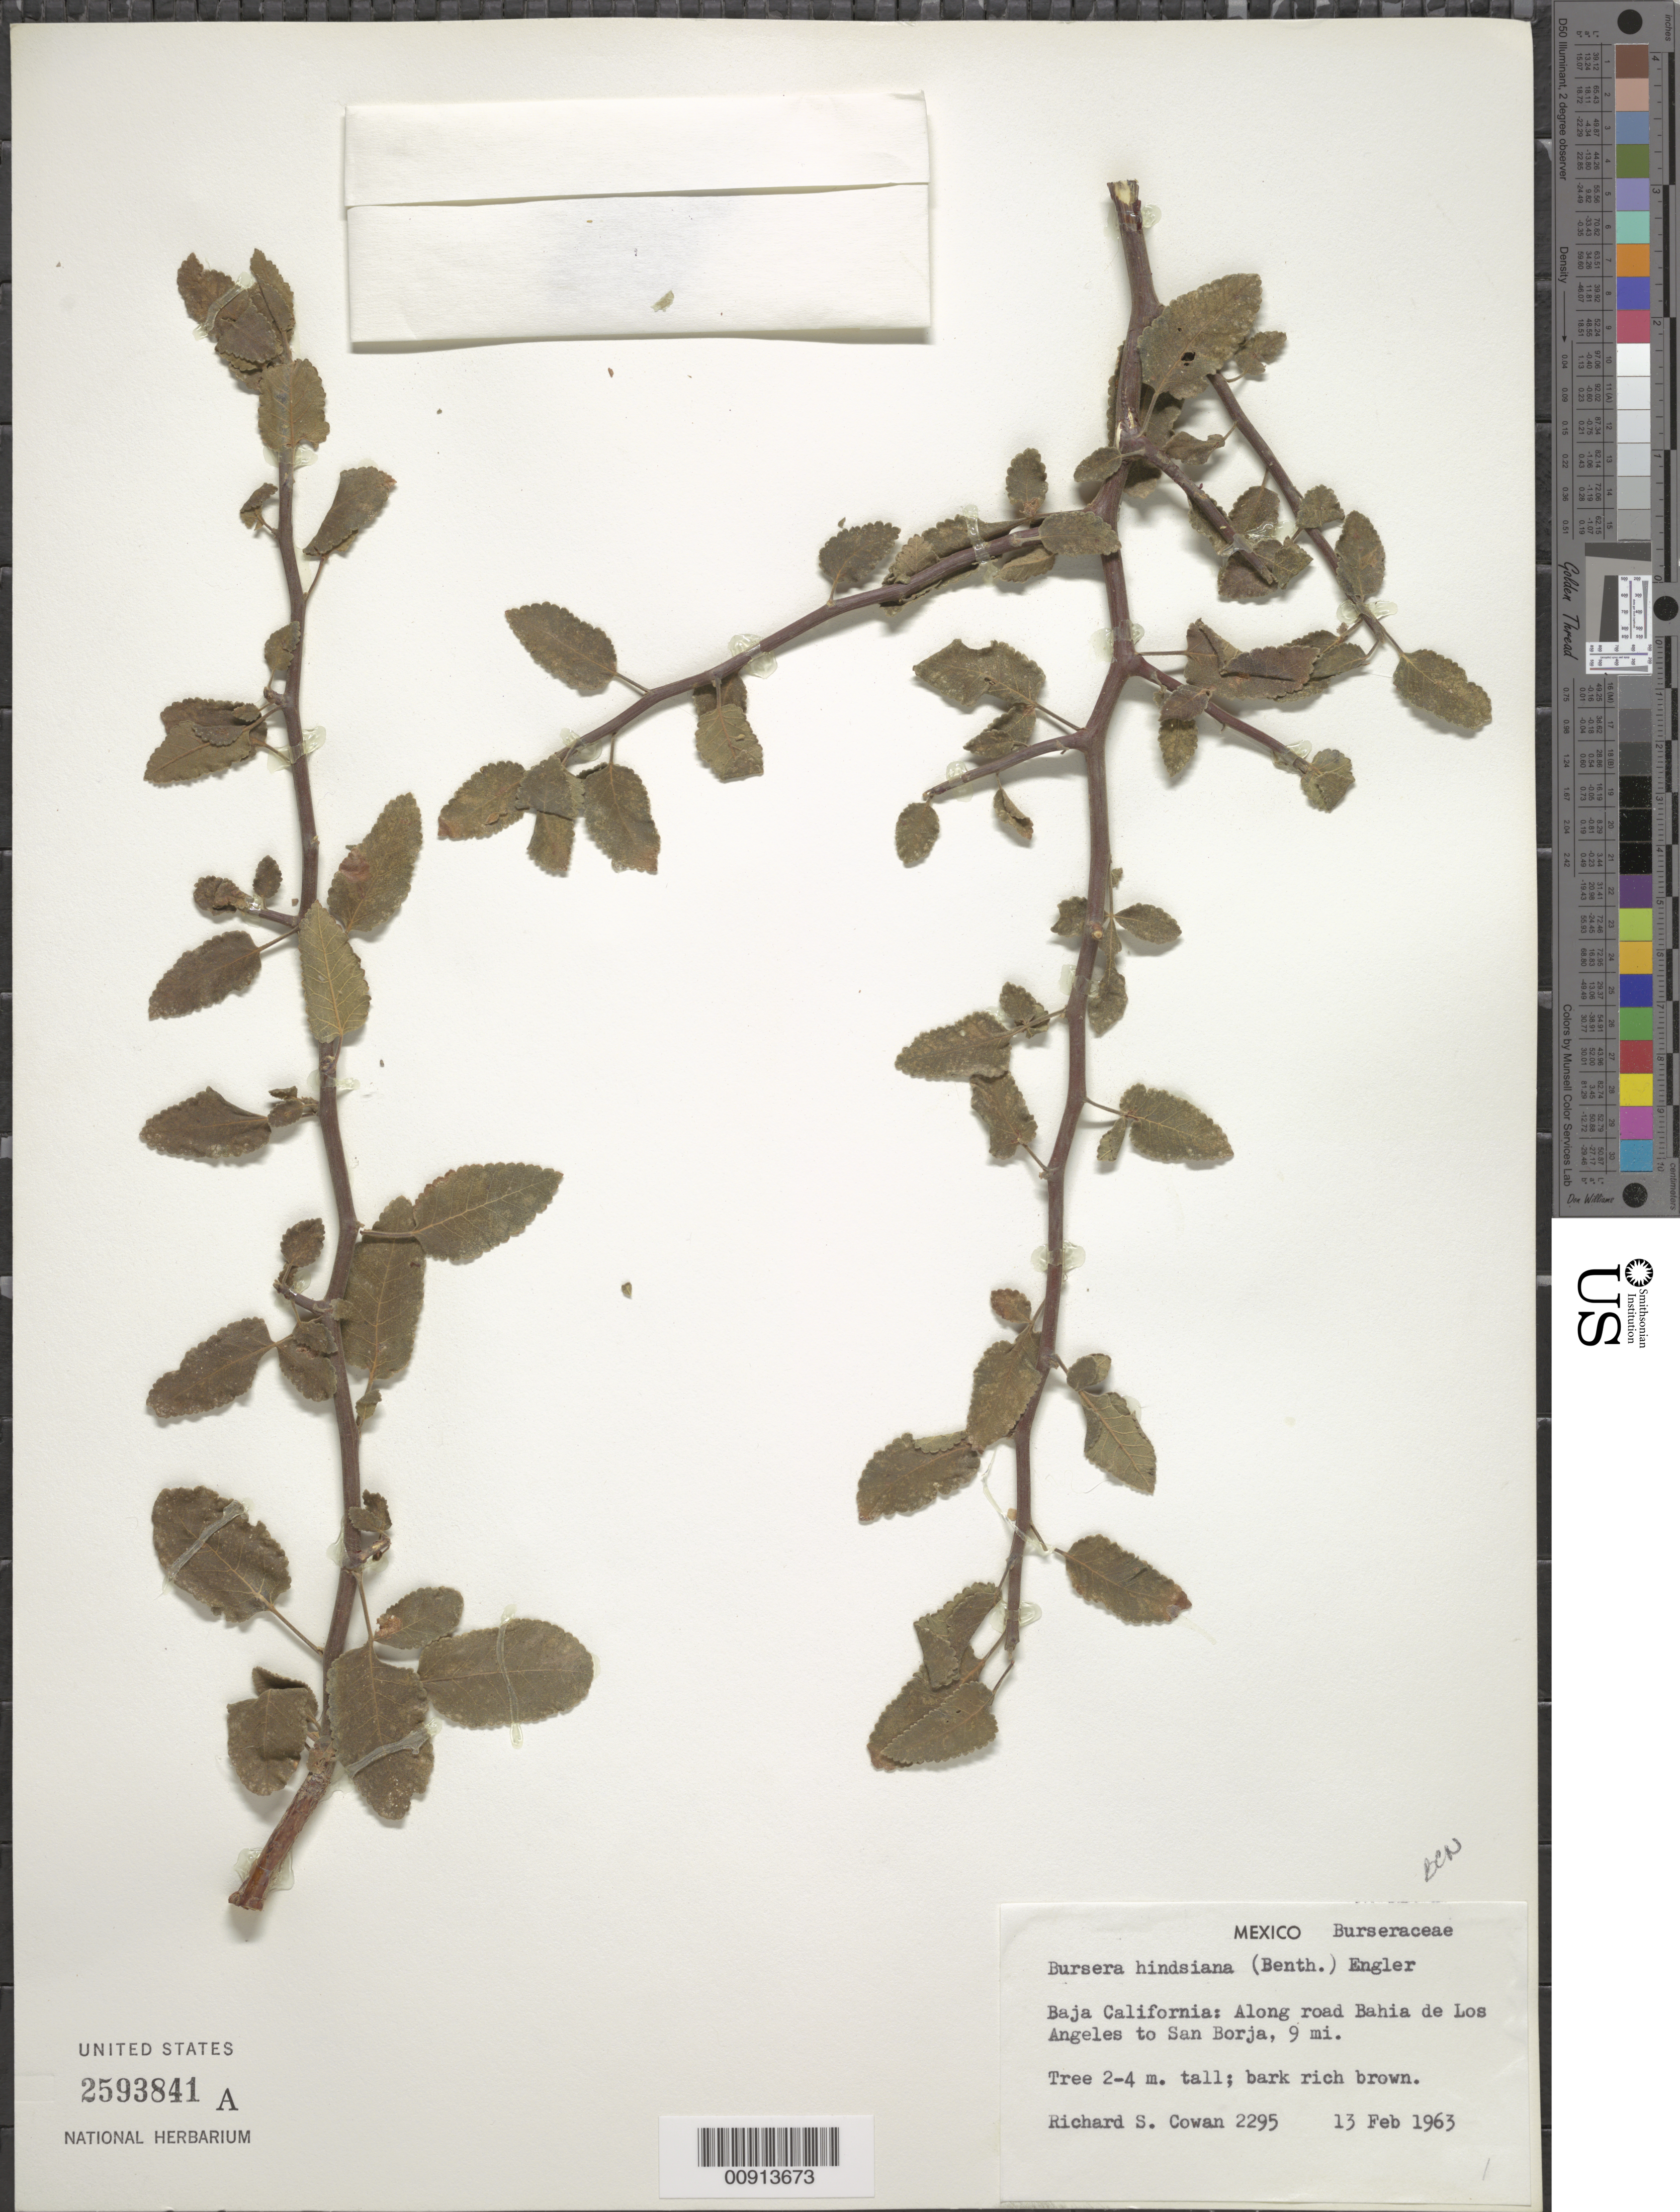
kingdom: Plantae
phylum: Tracheophyta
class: Magnoliopsida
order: Sapindales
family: Burseraceae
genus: Bursera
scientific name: Bursera hindsiana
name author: (Benth.) Engl.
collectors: R. S. Cowan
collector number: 2295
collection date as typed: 13 Feb 1963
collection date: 1963-02-13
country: Mexico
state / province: Baja California Norte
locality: Baja California: Along road Bahía de Los Angeles to San Borja, 9 mi.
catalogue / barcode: US 2593841A